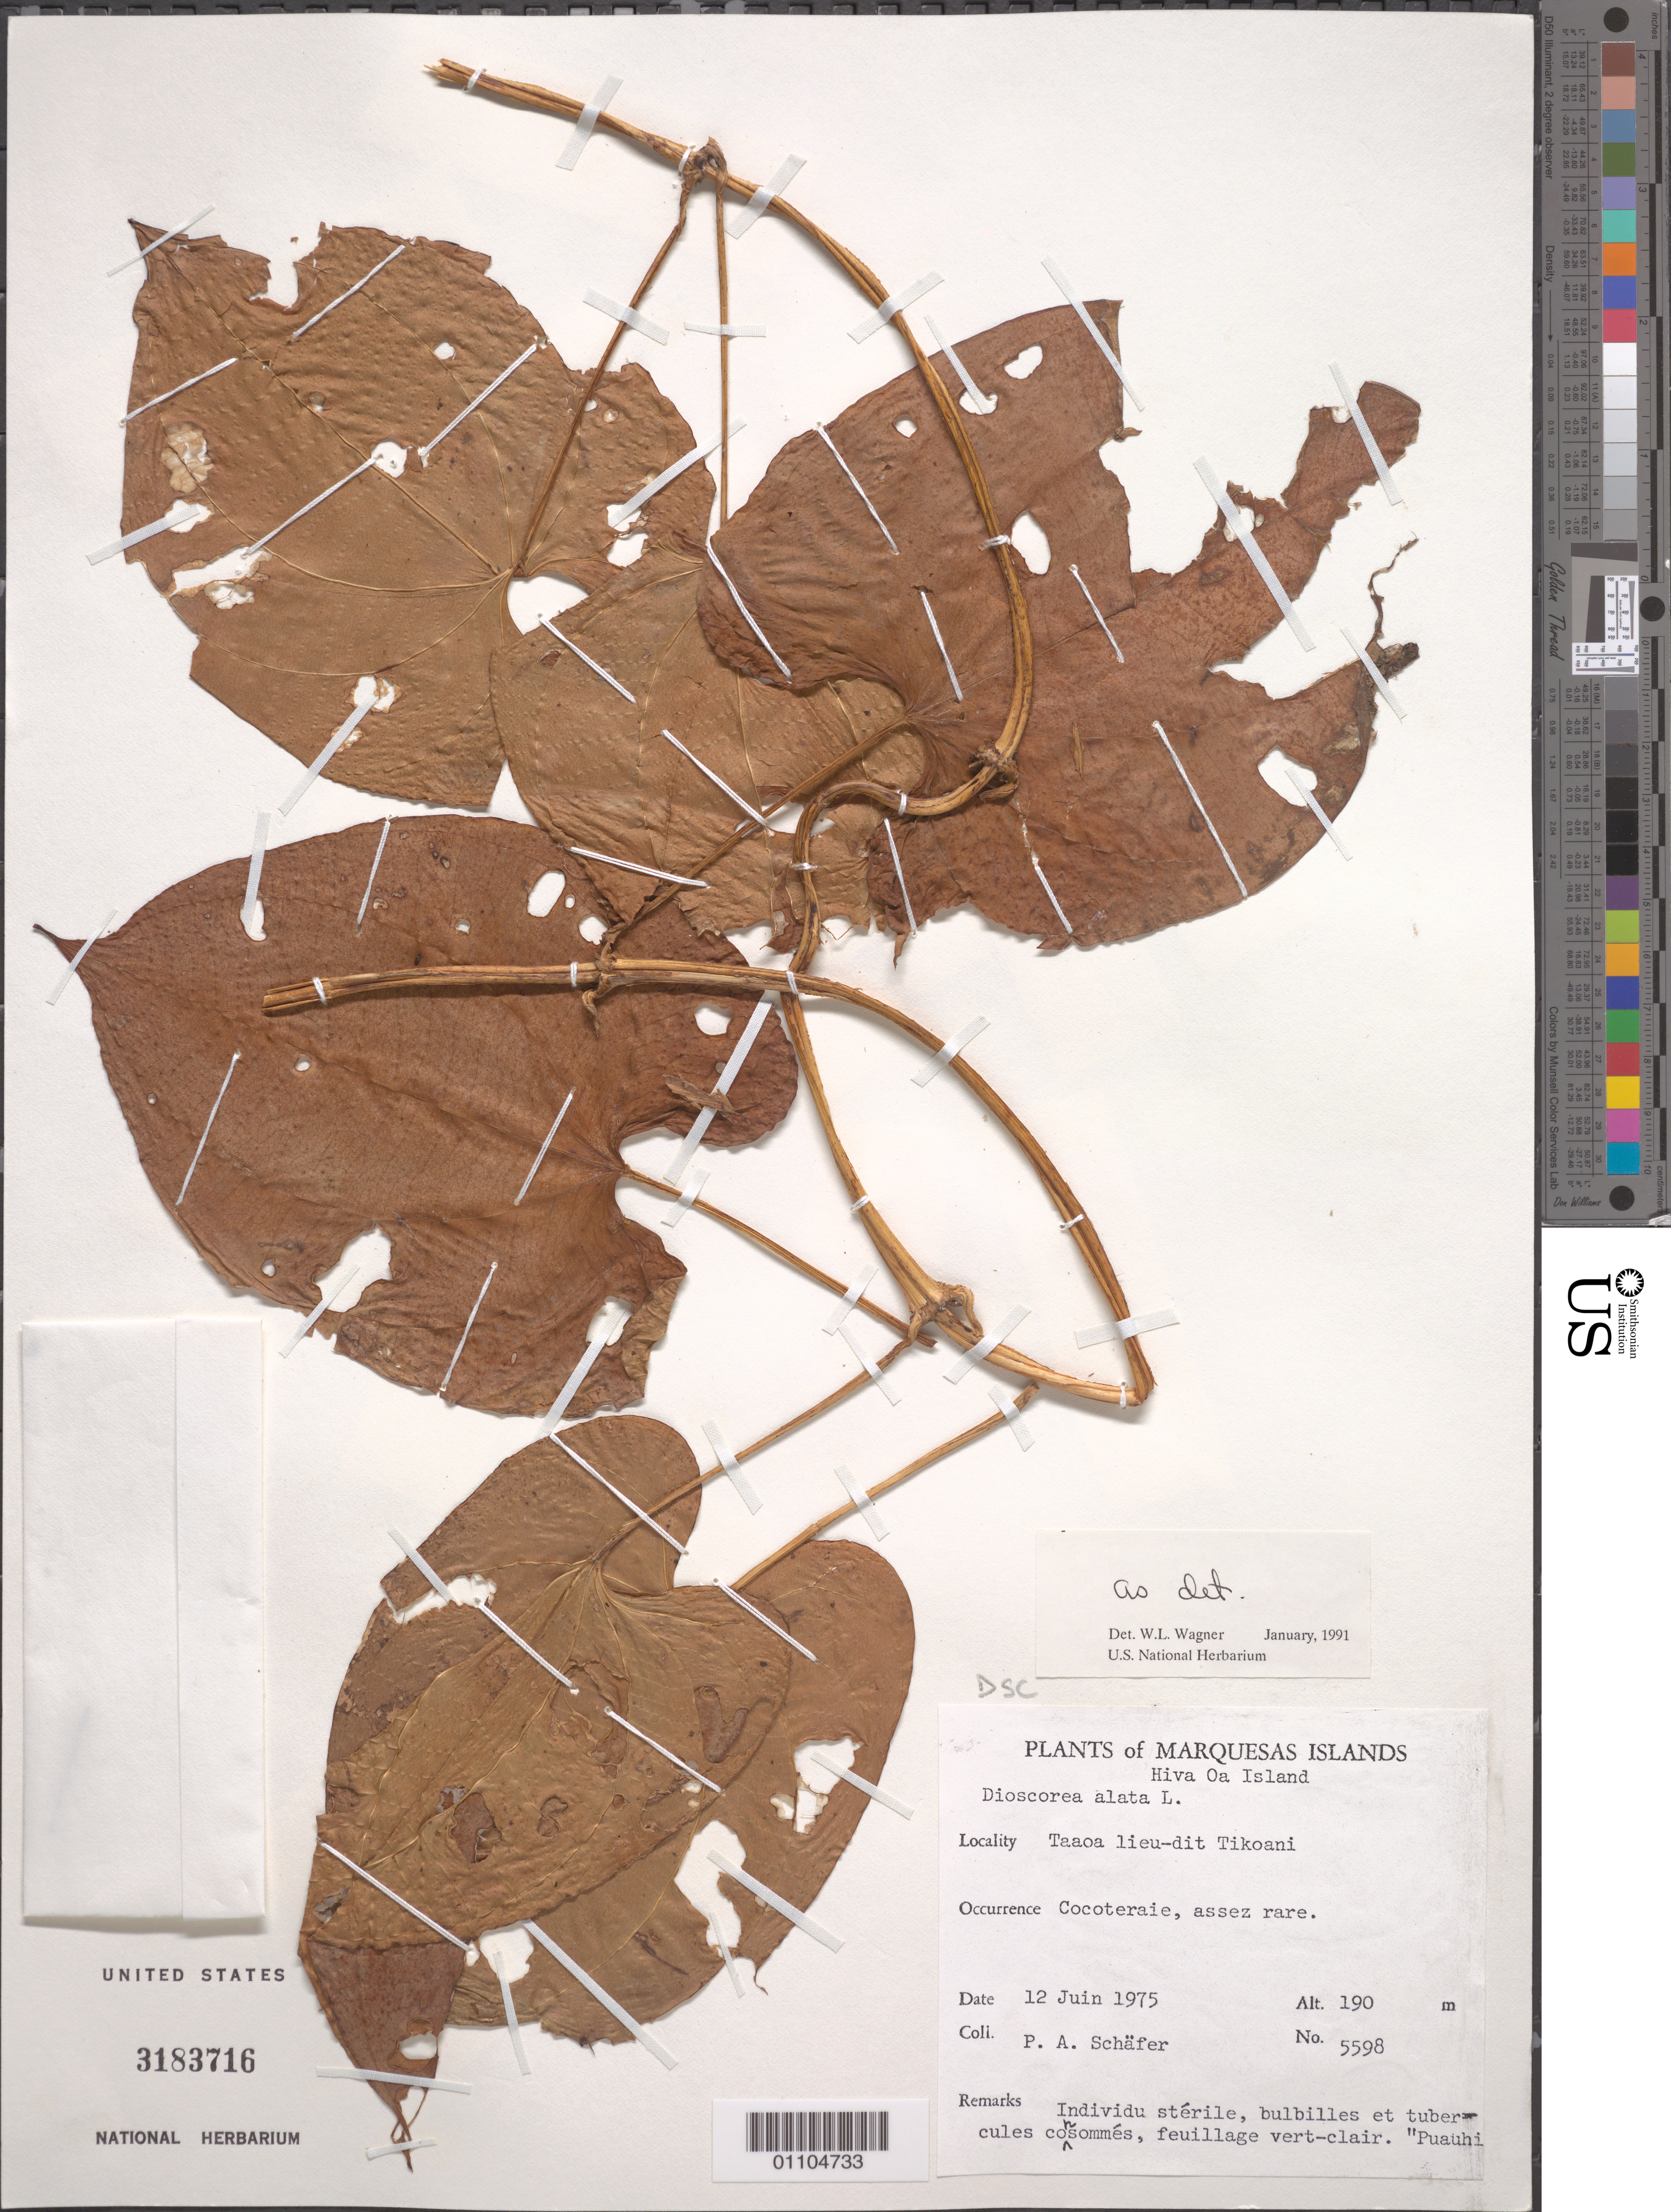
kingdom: Plantae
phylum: Tracheophyta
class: Liliopsida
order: Dioscoreales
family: Dioscoreaceae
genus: Dioscorea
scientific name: Dioscorea alata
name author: L.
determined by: Wagner, W. L., (BOT), Smithsonian Institution - National Museum of Natural History (UNITED STATES)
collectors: P. A. Schäfer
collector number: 5598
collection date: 1975-06-12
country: French Polynesia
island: Hiva Oa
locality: Taaoa lietu-dit Tikoani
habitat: Cocoteraie, assez rare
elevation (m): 190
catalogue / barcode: US 3183716